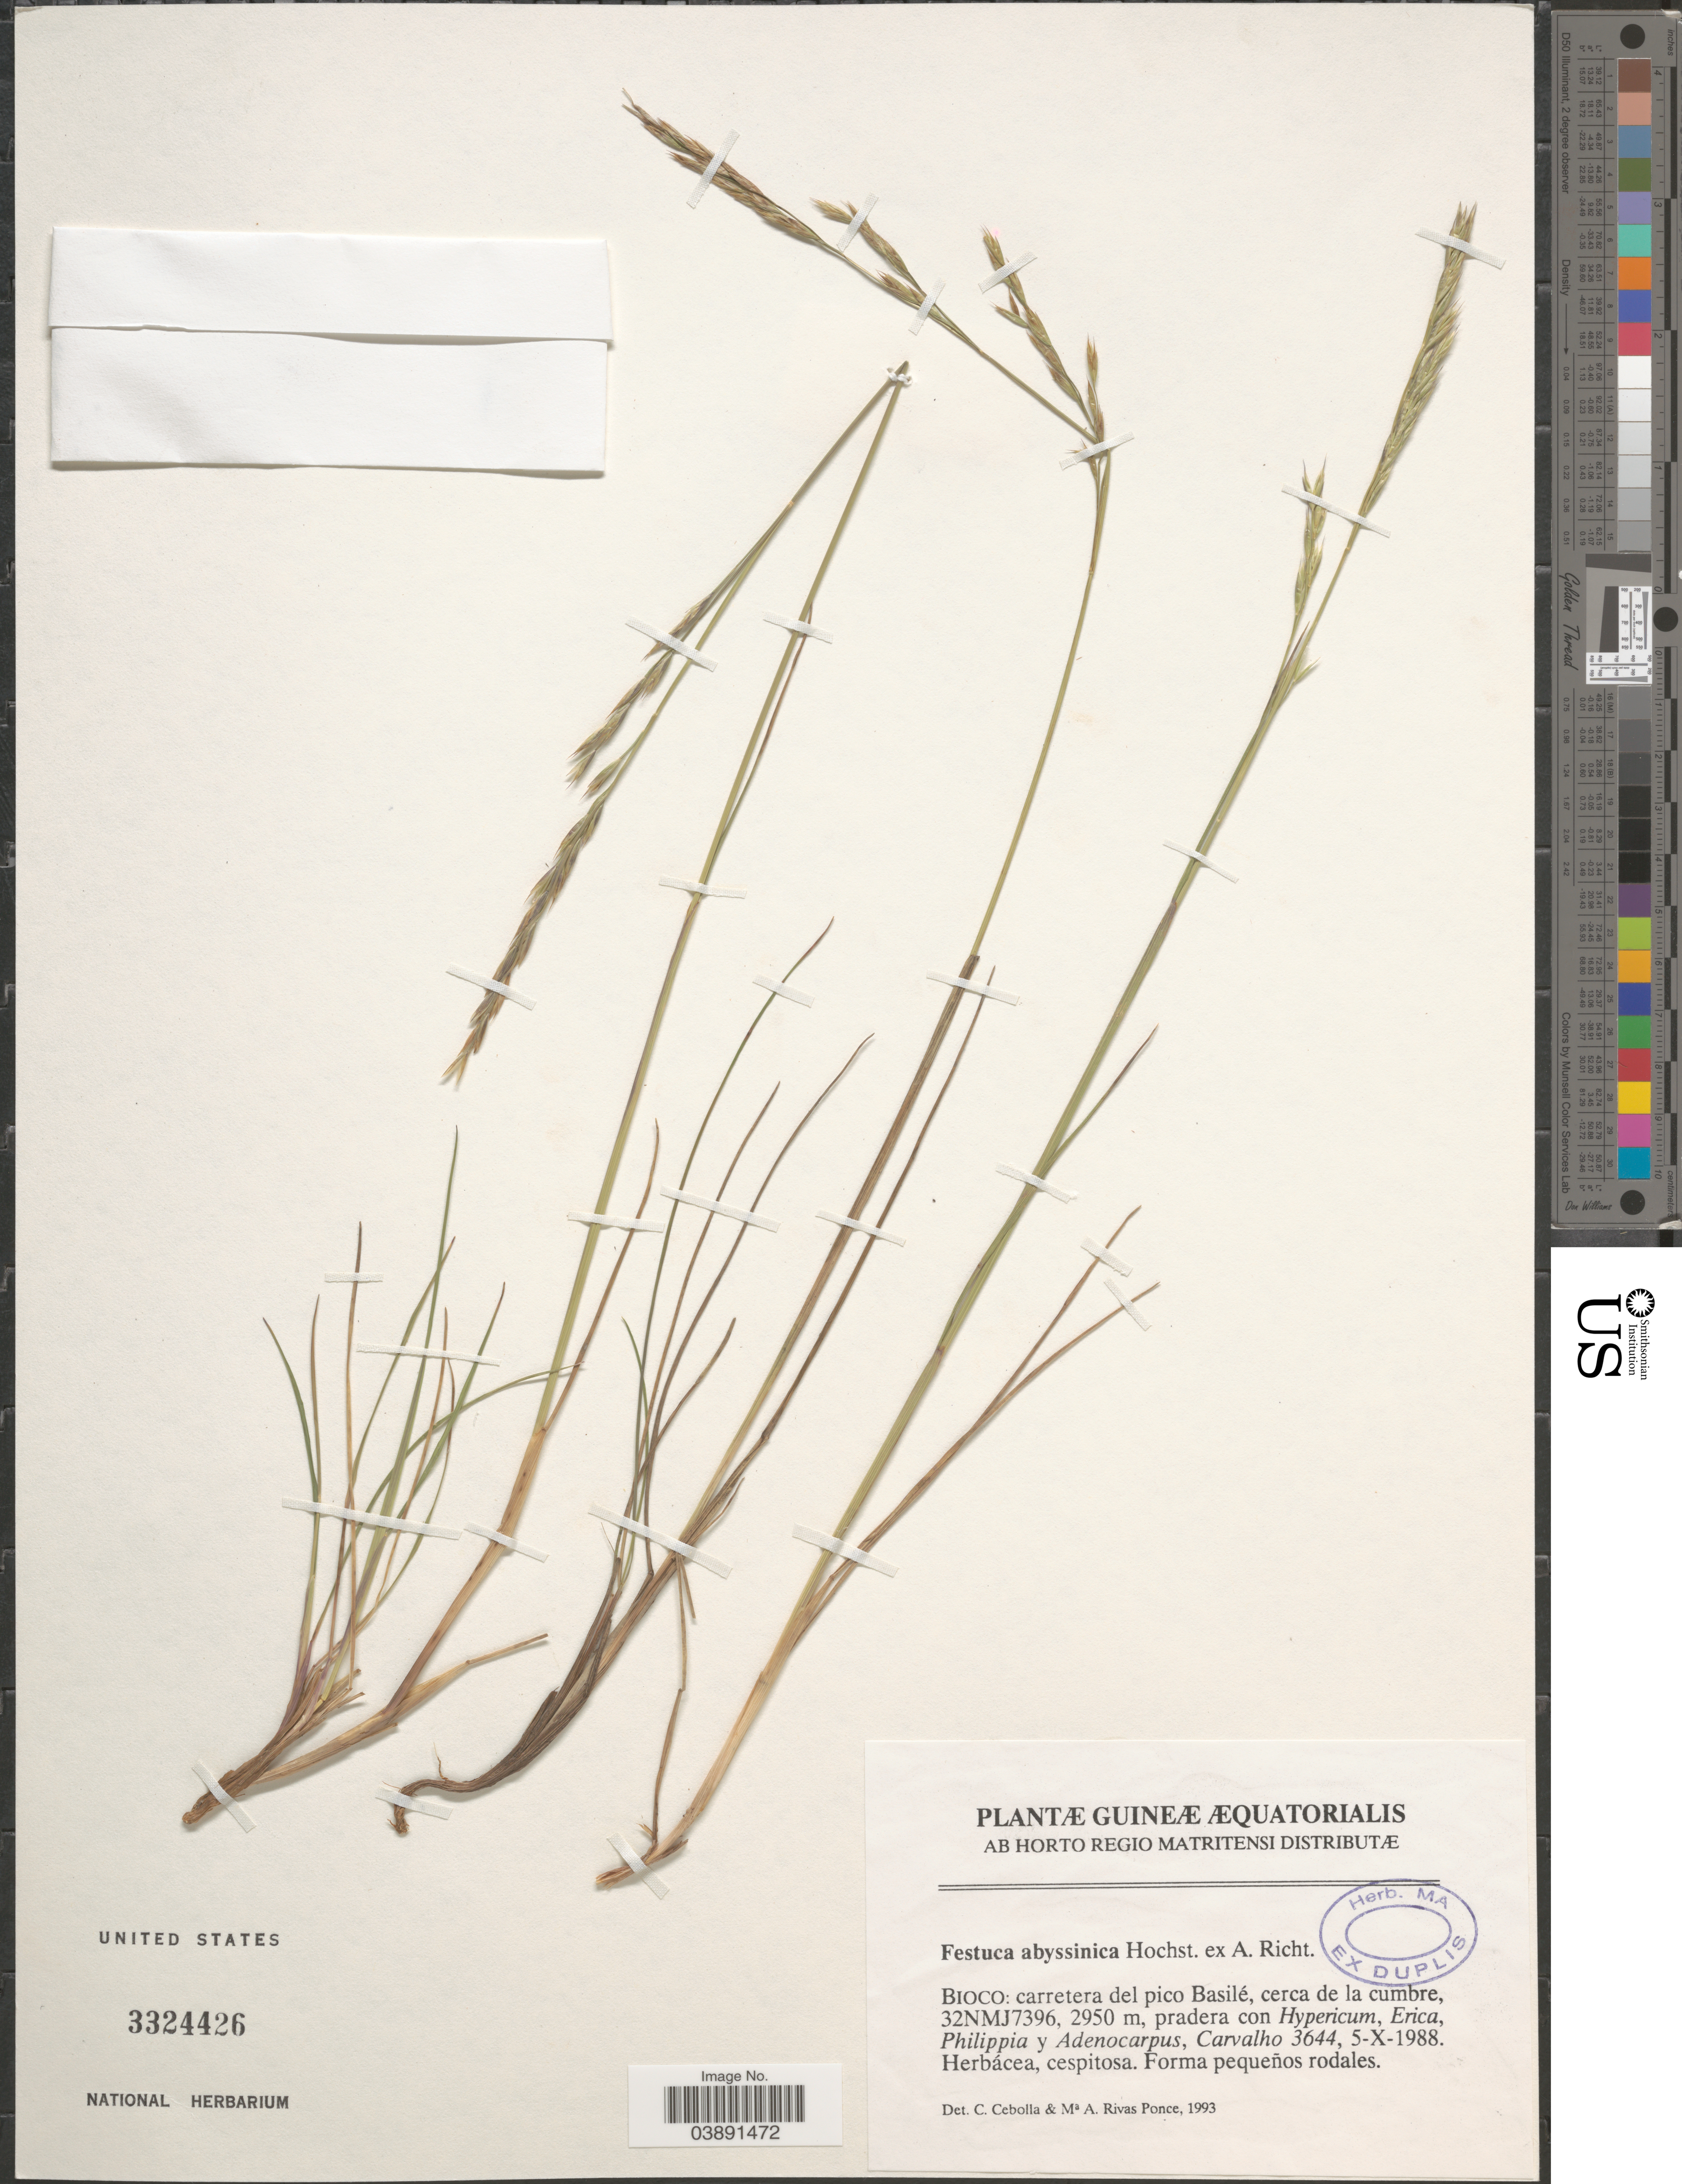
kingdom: Plantae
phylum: Tracheophyta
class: Liliopsida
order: Poales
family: Poaceae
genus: Festuca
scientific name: Festuca abyssinica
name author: Hochst. ex A. Rich.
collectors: Carvalho, --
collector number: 3644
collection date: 1988-10-05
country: Equatorial Guinea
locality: Guineæ Æquatorialis. Bioco: carretera del pico Basilé, cerca de la cumbre, 32NMJ7396.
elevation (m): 2950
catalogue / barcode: US 3324426